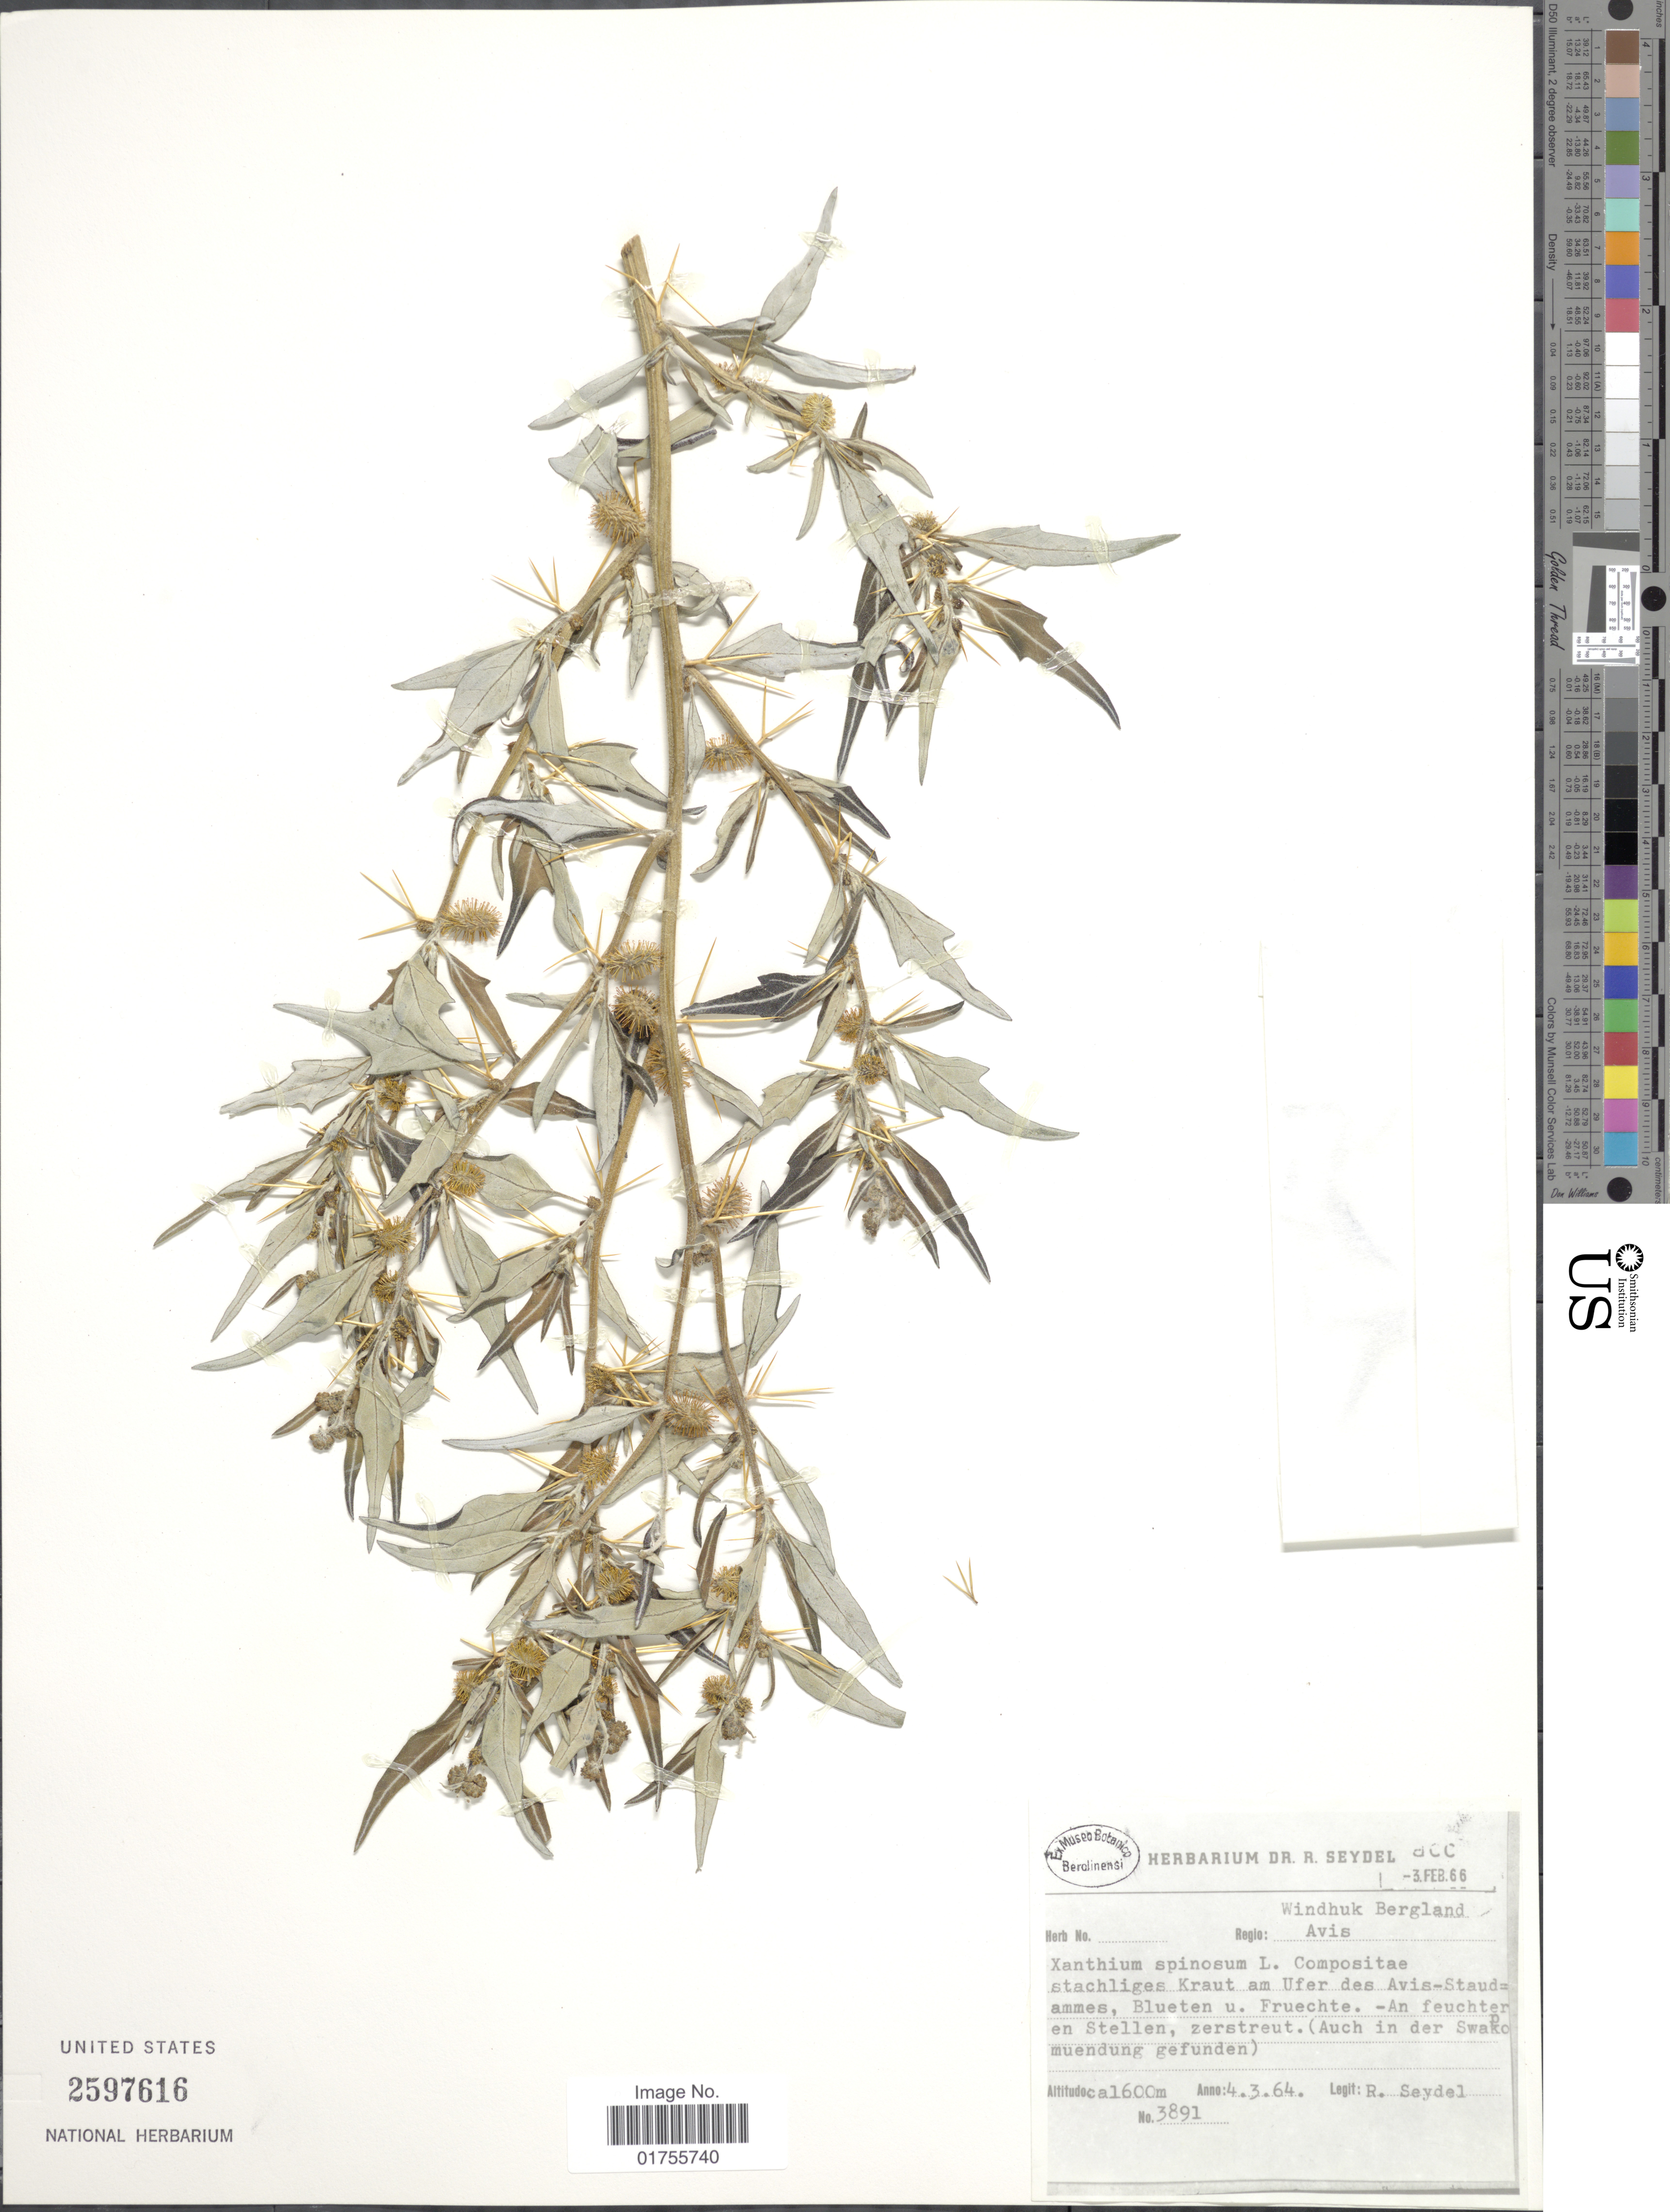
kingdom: Plantae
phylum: Tracheophyta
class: Magnoliopsida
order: Asterales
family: Asteraceae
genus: Xanthium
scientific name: Xanthium spinosum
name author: L.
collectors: R. Seydel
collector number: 3891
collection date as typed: Transcribed d/m/y: 4/3/64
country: Namibia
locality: Regio: Windhuk Bergland Avis, An feuchter en Stellen, zerstreut. (Auch in der Swapkomuendung gefunden)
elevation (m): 1600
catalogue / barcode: US 2597616